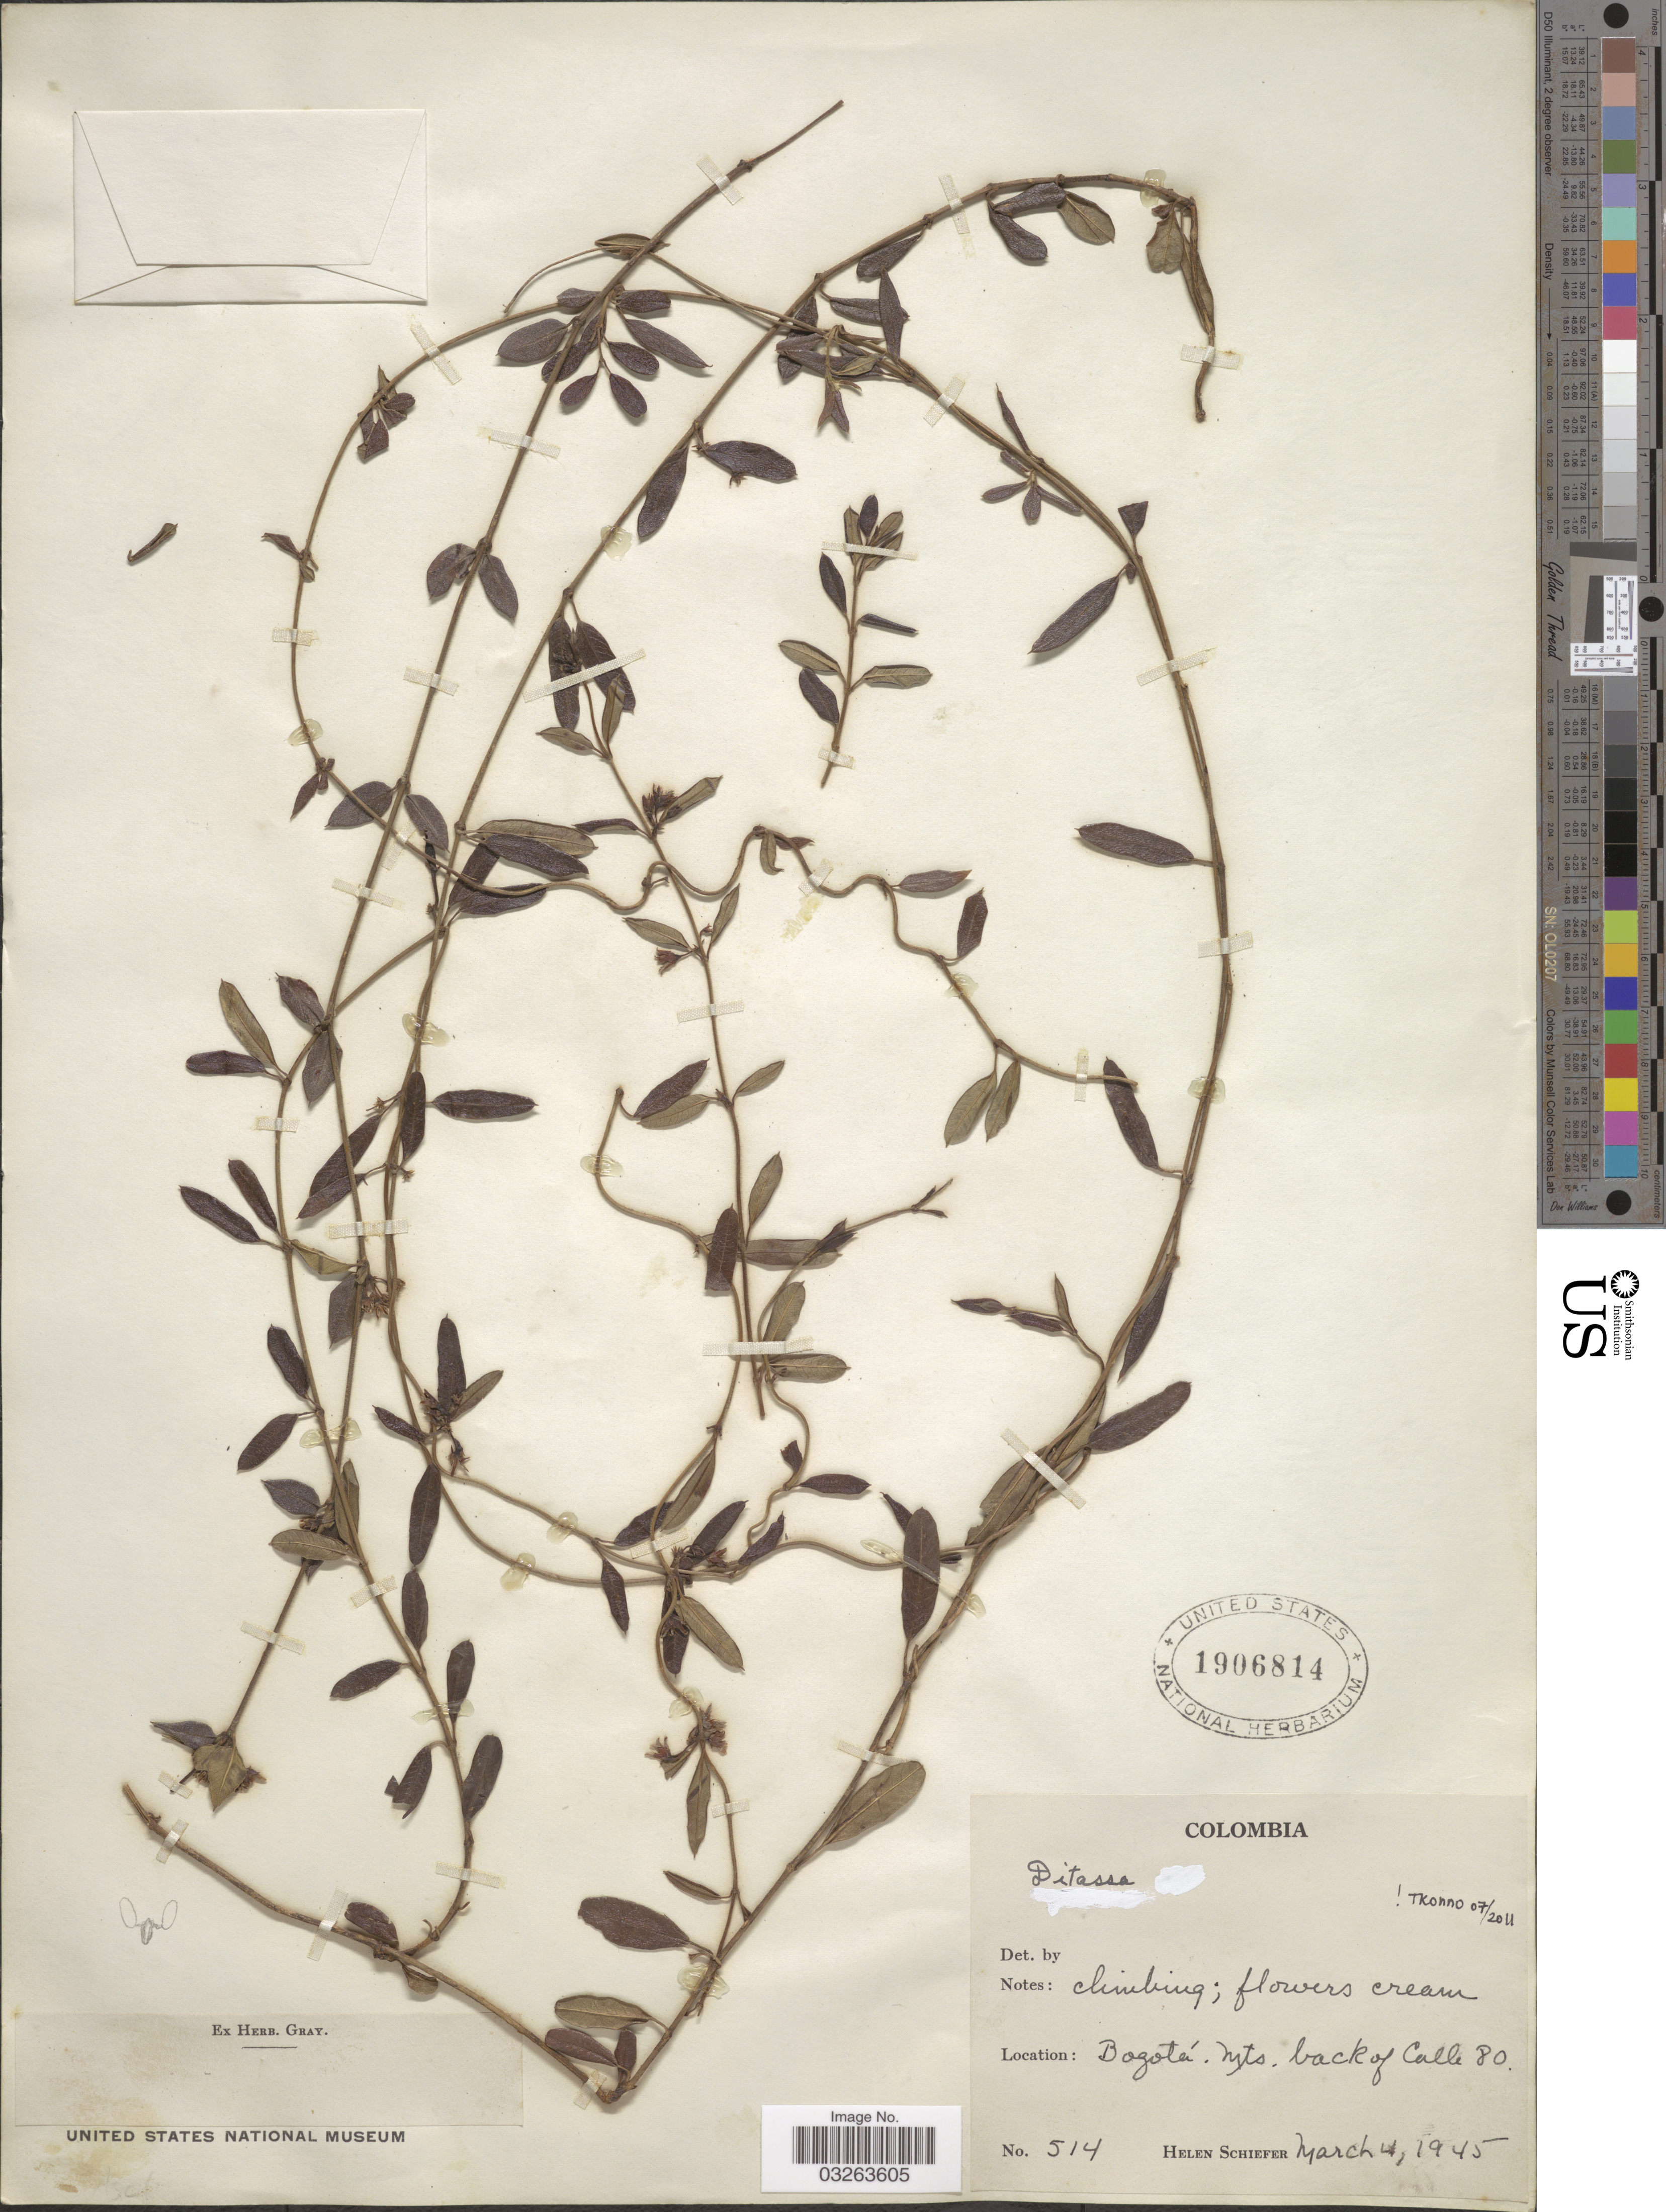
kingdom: Plantae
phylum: Tracheophyta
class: Magnoliopsida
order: Gentianales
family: Apocynaceae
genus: Ditassa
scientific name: Ditassa sp.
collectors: H. Schiefer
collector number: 514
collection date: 1945-03-04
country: Colombia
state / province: Bogota D.C.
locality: Bogotá. Mts. back of Calle 80.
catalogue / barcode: US 1906814